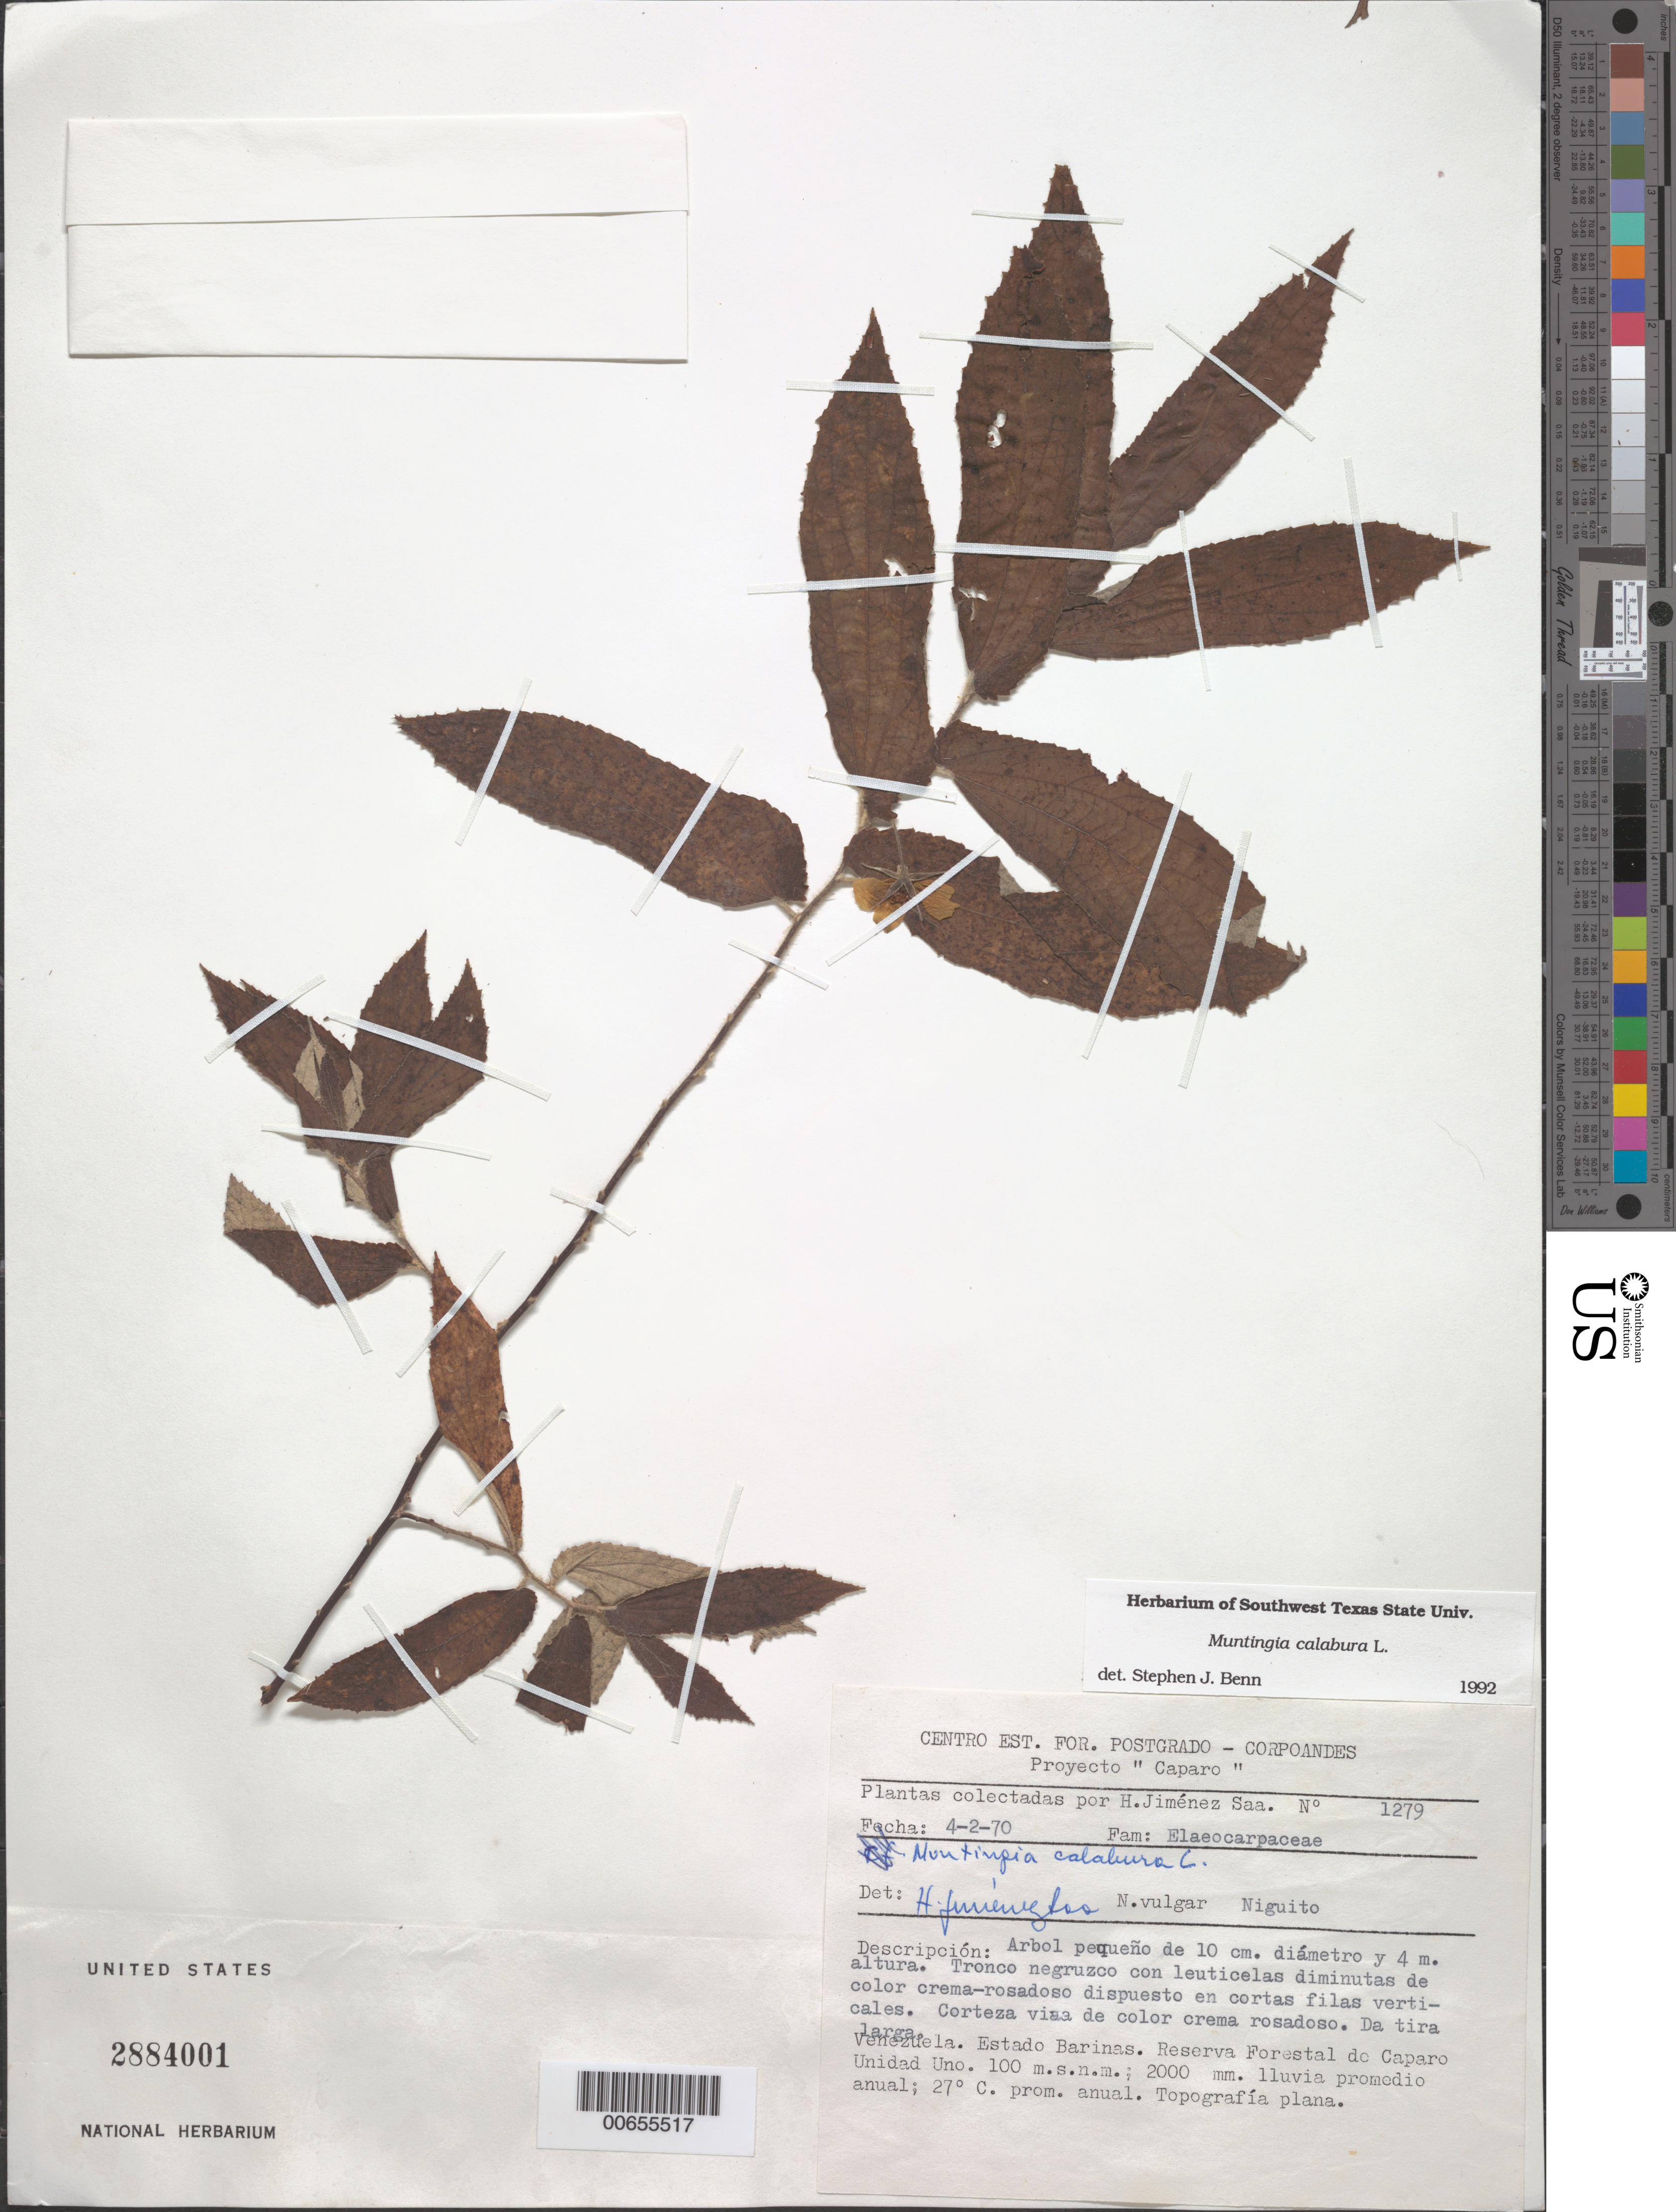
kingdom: Plantae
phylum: Tracheophyta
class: Magnoliopsida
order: Malvales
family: Muntingiaceae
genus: Muntingia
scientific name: Muntingia calabura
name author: L.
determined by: Benn, S. J.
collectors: H. Jiménez-Saa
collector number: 1279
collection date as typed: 04 002 1970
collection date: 1970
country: Venezuela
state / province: Barinas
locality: Reserva Forestal de Caparo Unidad Uno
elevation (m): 100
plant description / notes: Common name: Niguito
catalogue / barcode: US 2884001